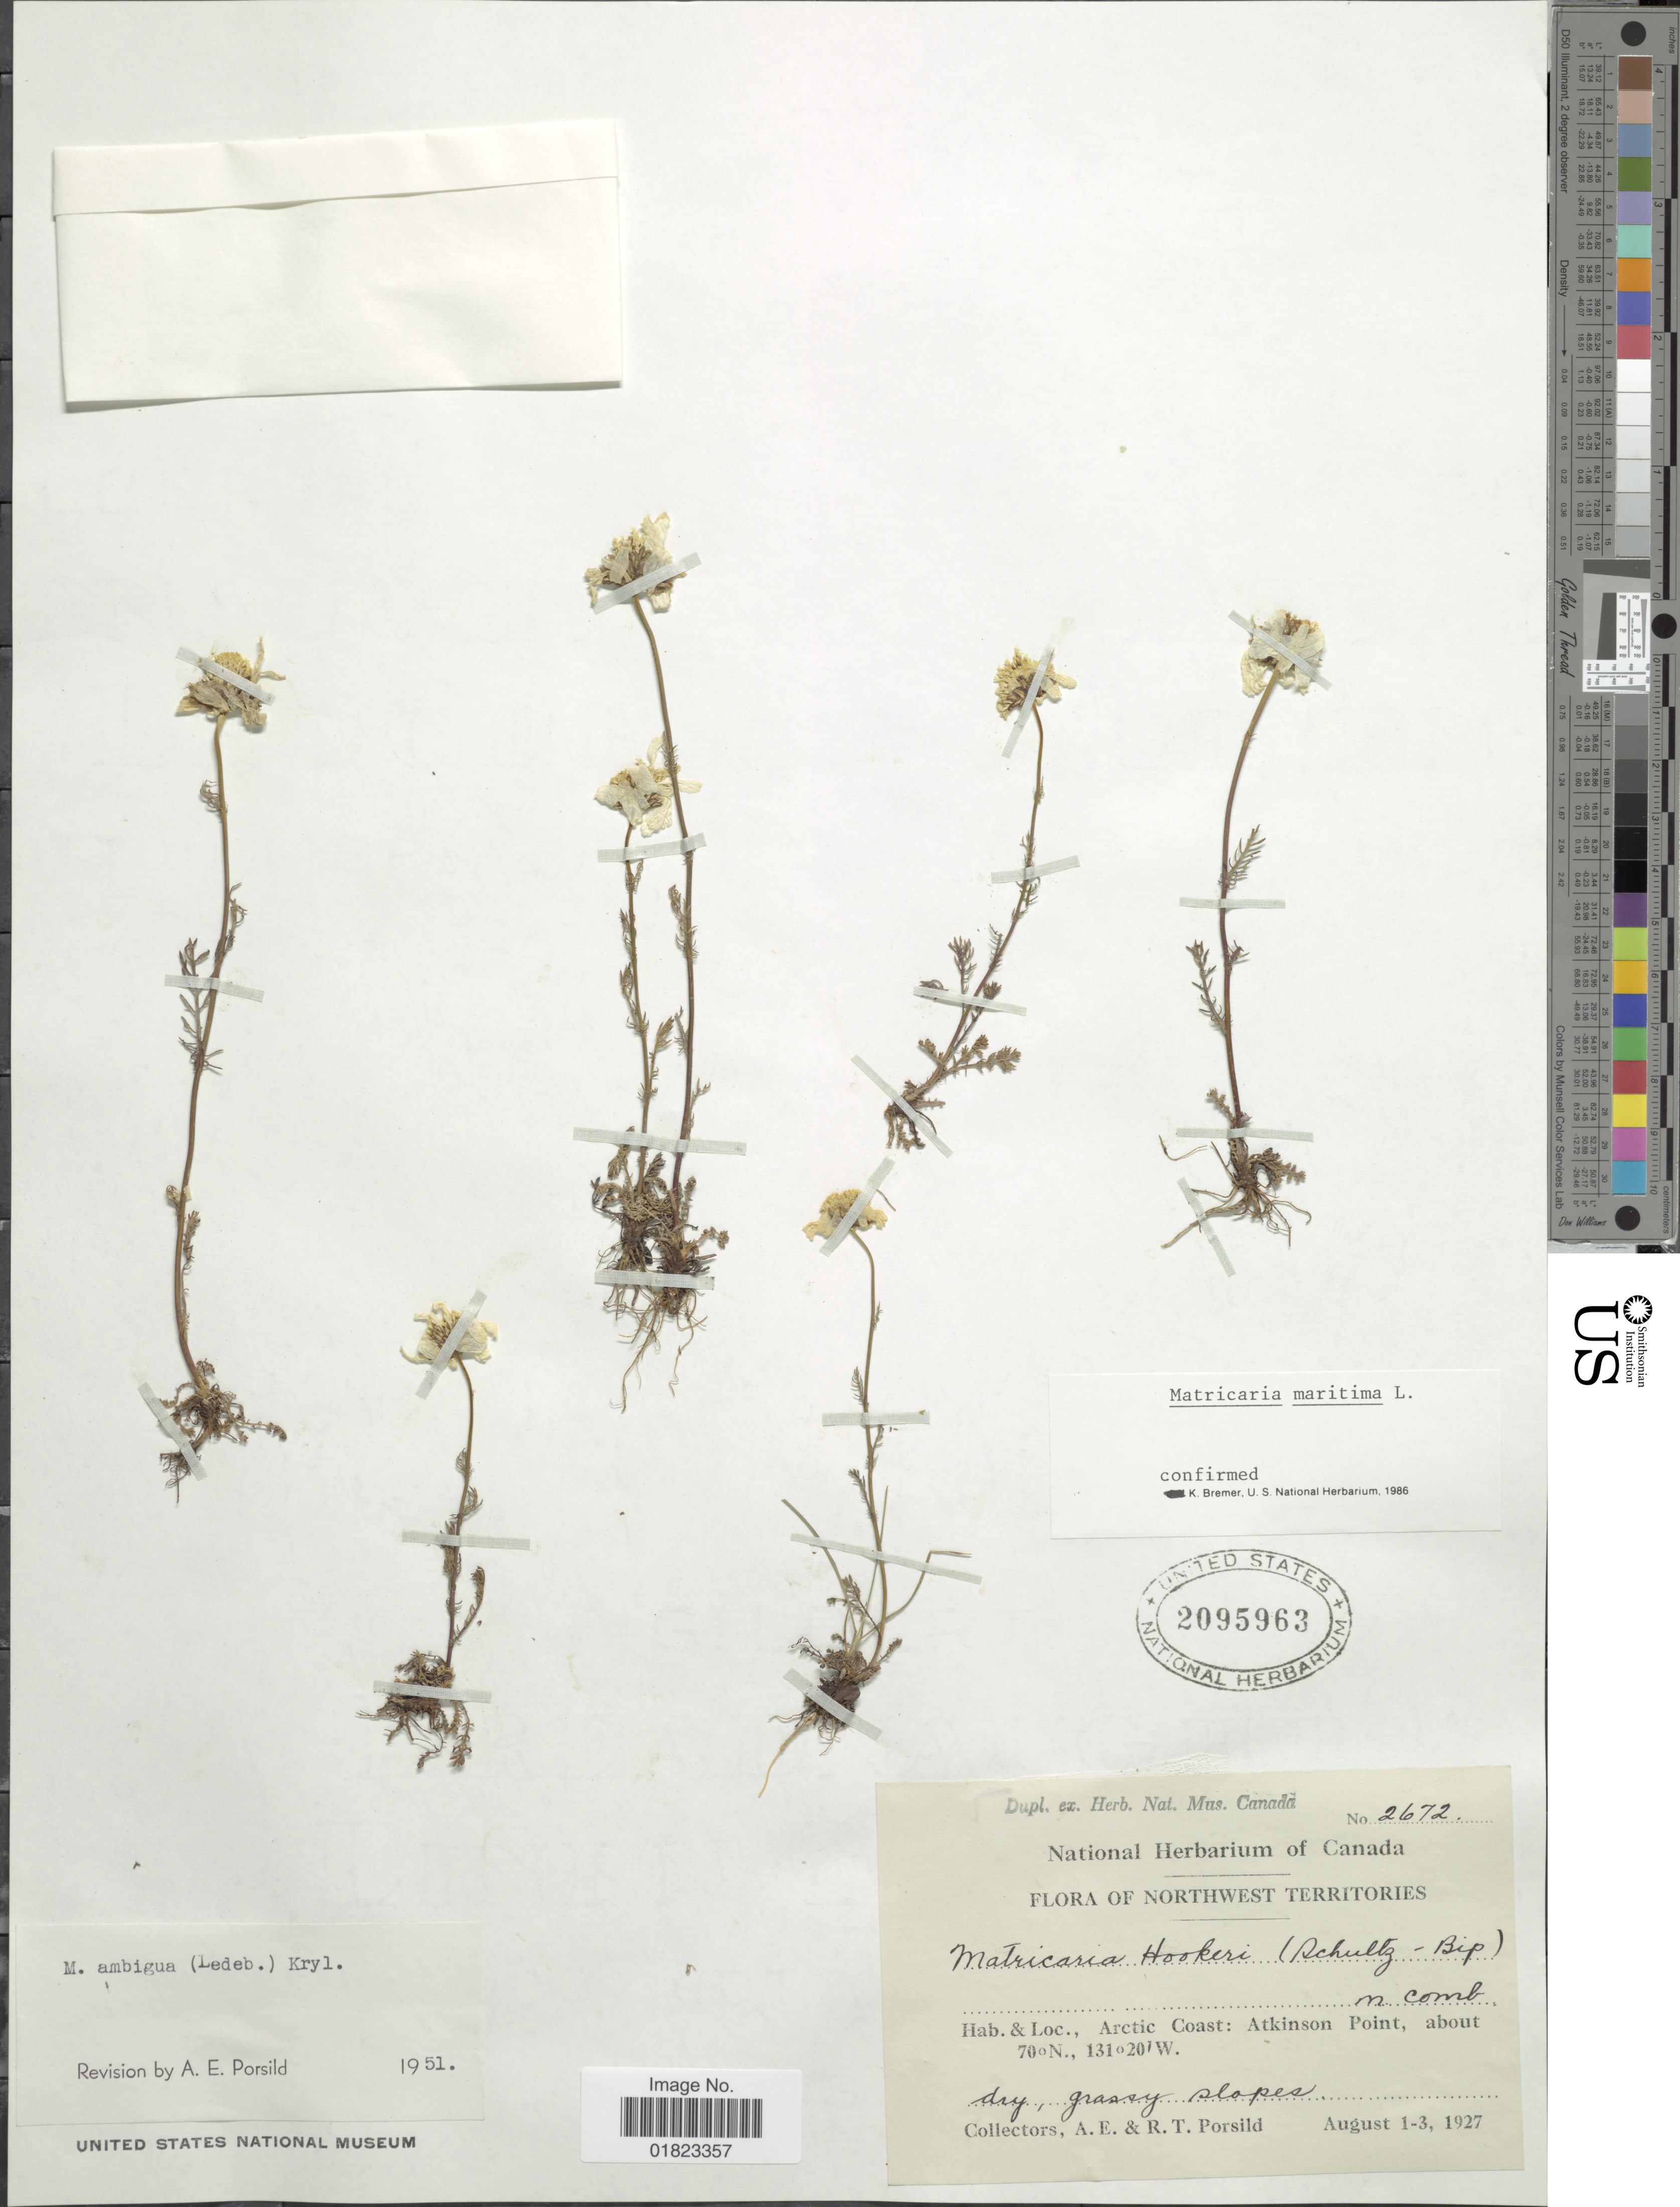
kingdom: Plantae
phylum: Tracheophyta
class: Magnoliopsida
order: Asterales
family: Asteraceae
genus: Tripleurospermum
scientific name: Tripleurospermum maritimum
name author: (L.) W.D.J. Koch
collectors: A. E. Porsild & R. Porslid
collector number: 2672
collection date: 1927-08-01/1927-08-03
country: Canada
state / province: Northwest Territories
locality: Northwest Territories. Arctic Coast: Atkinson Point.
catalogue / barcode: US 2095963